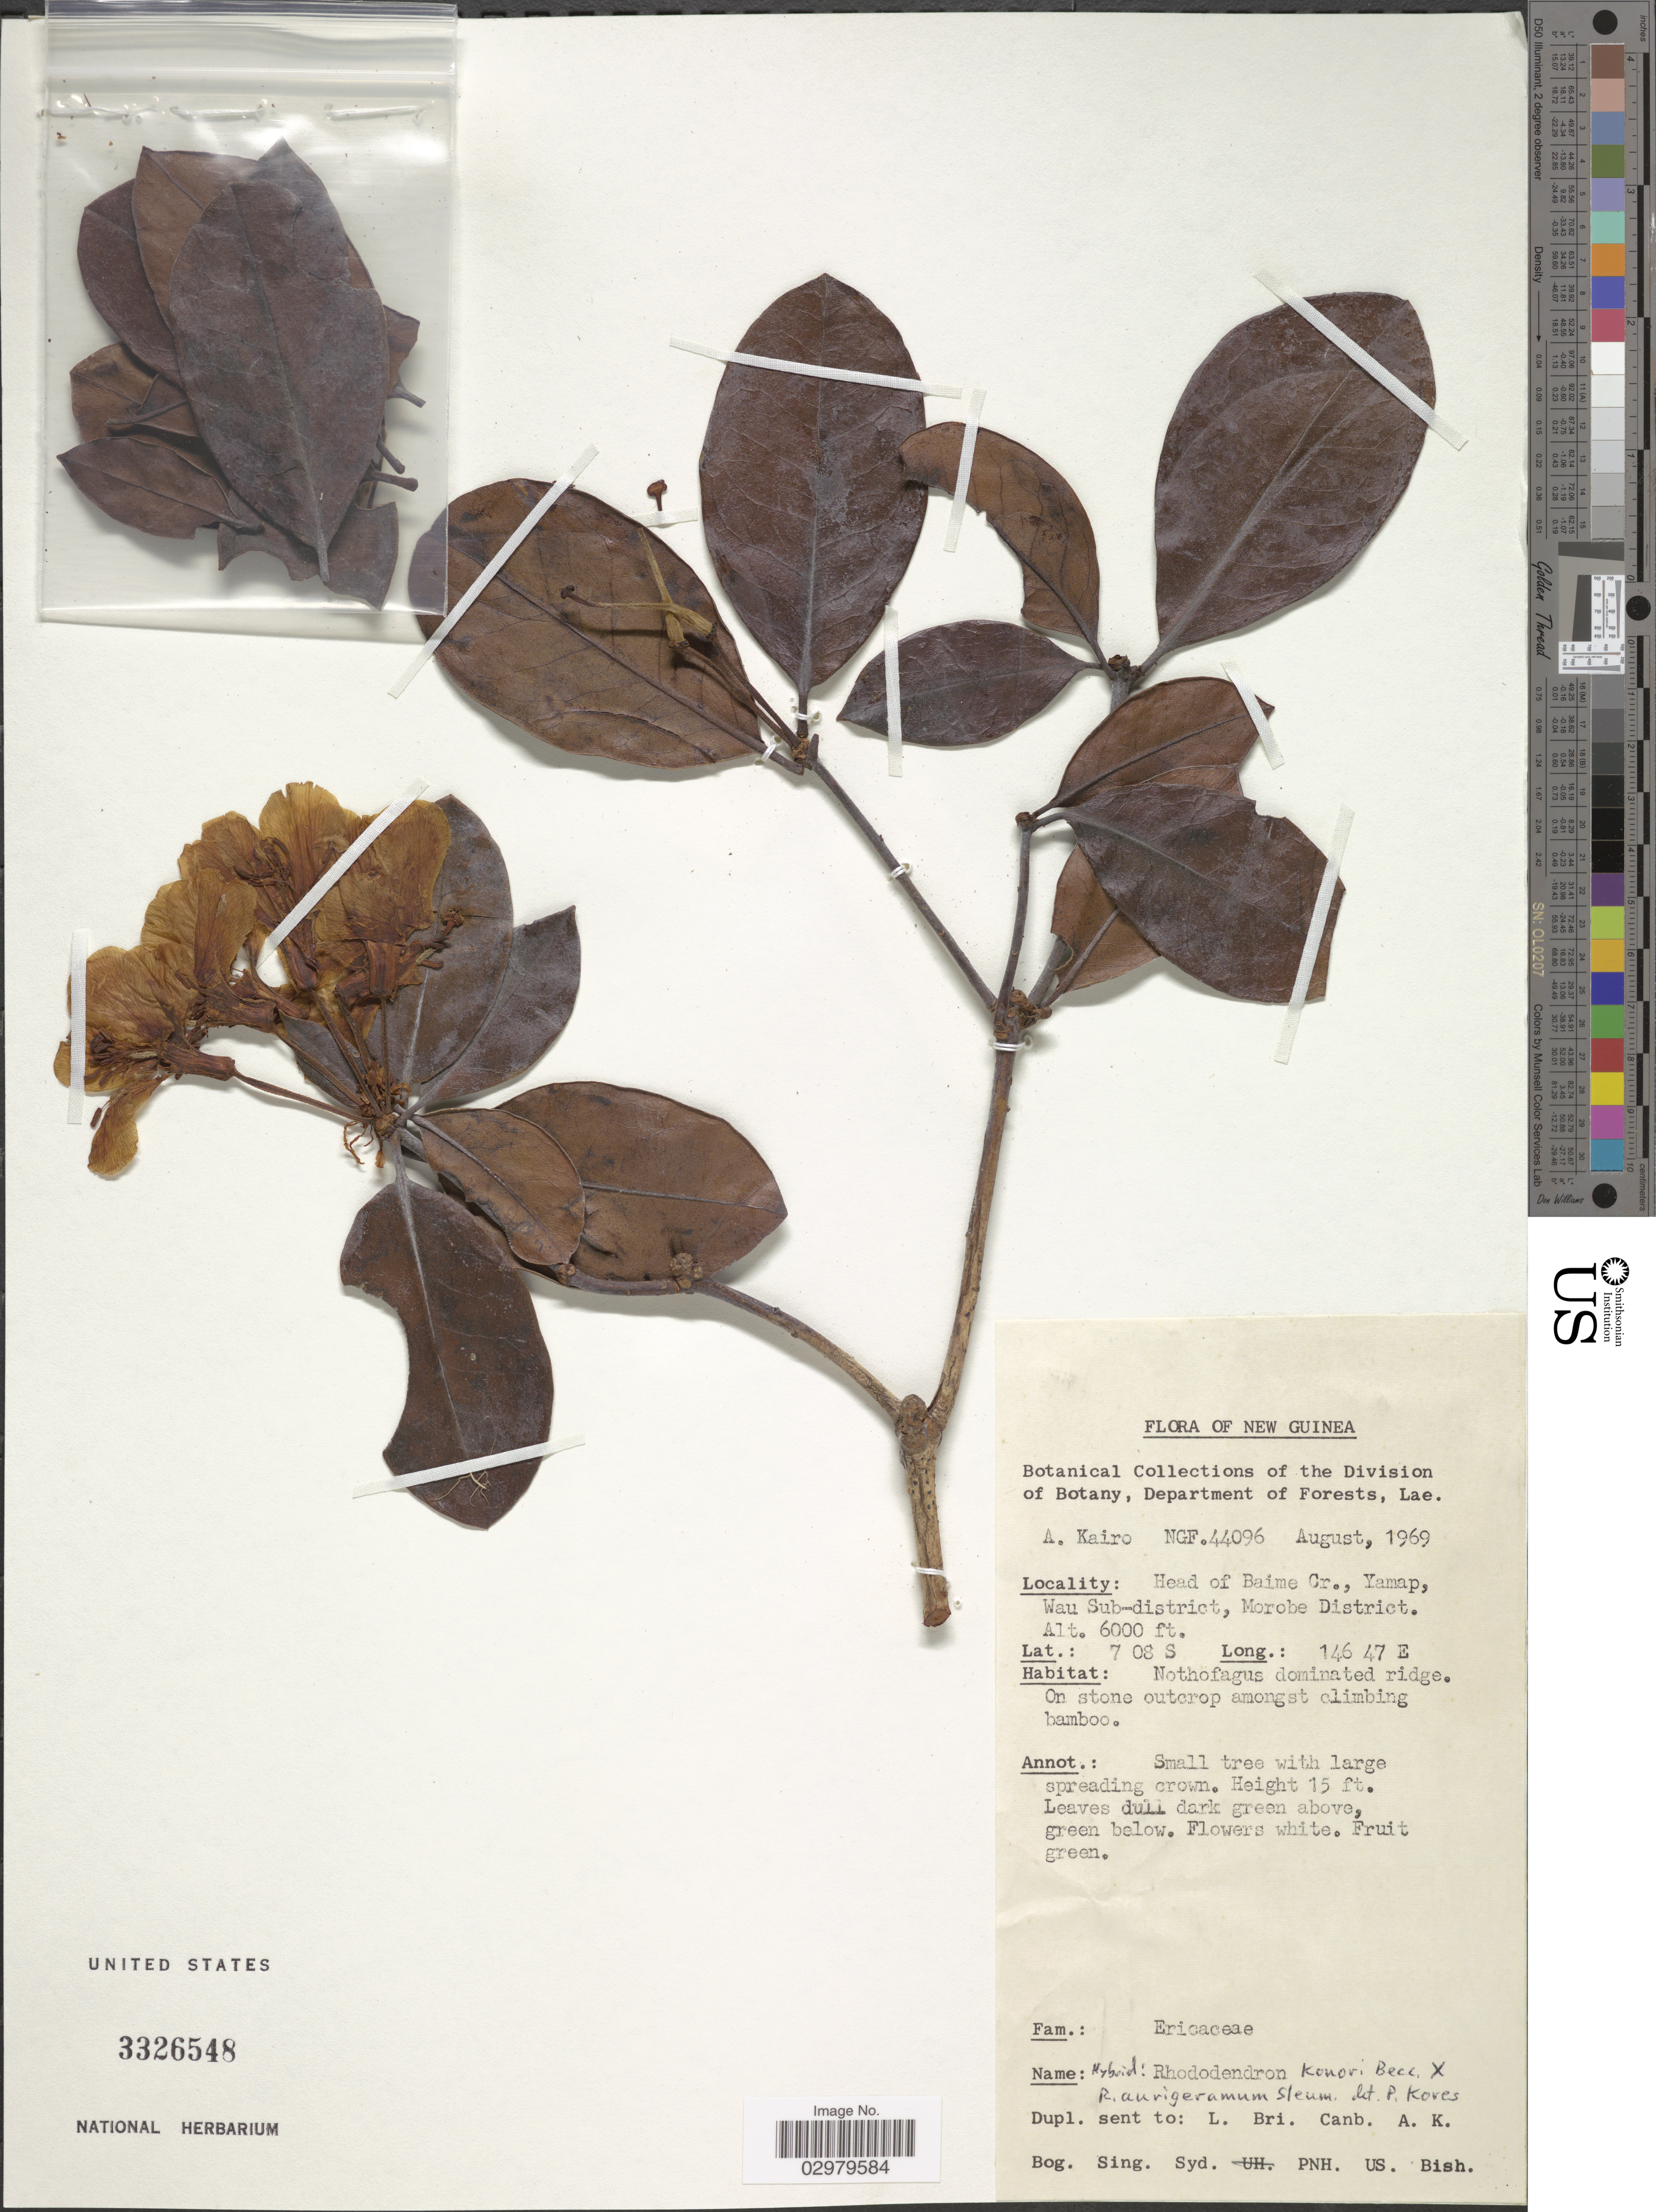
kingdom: Plantae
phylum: Tracheophyta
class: Magnoliopsida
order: Ericales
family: Ericaceae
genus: Rhododendron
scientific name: Rhododendron konori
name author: Becc.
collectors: A. Kairo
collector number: NGF 44096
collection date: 1969-08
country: Papua New Guinea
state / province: Morobe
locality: New Guinea. Head of Baime Cr., Yamap, Wau Sub-district, Morobe District.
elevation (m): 1829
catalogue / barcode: US 3326548